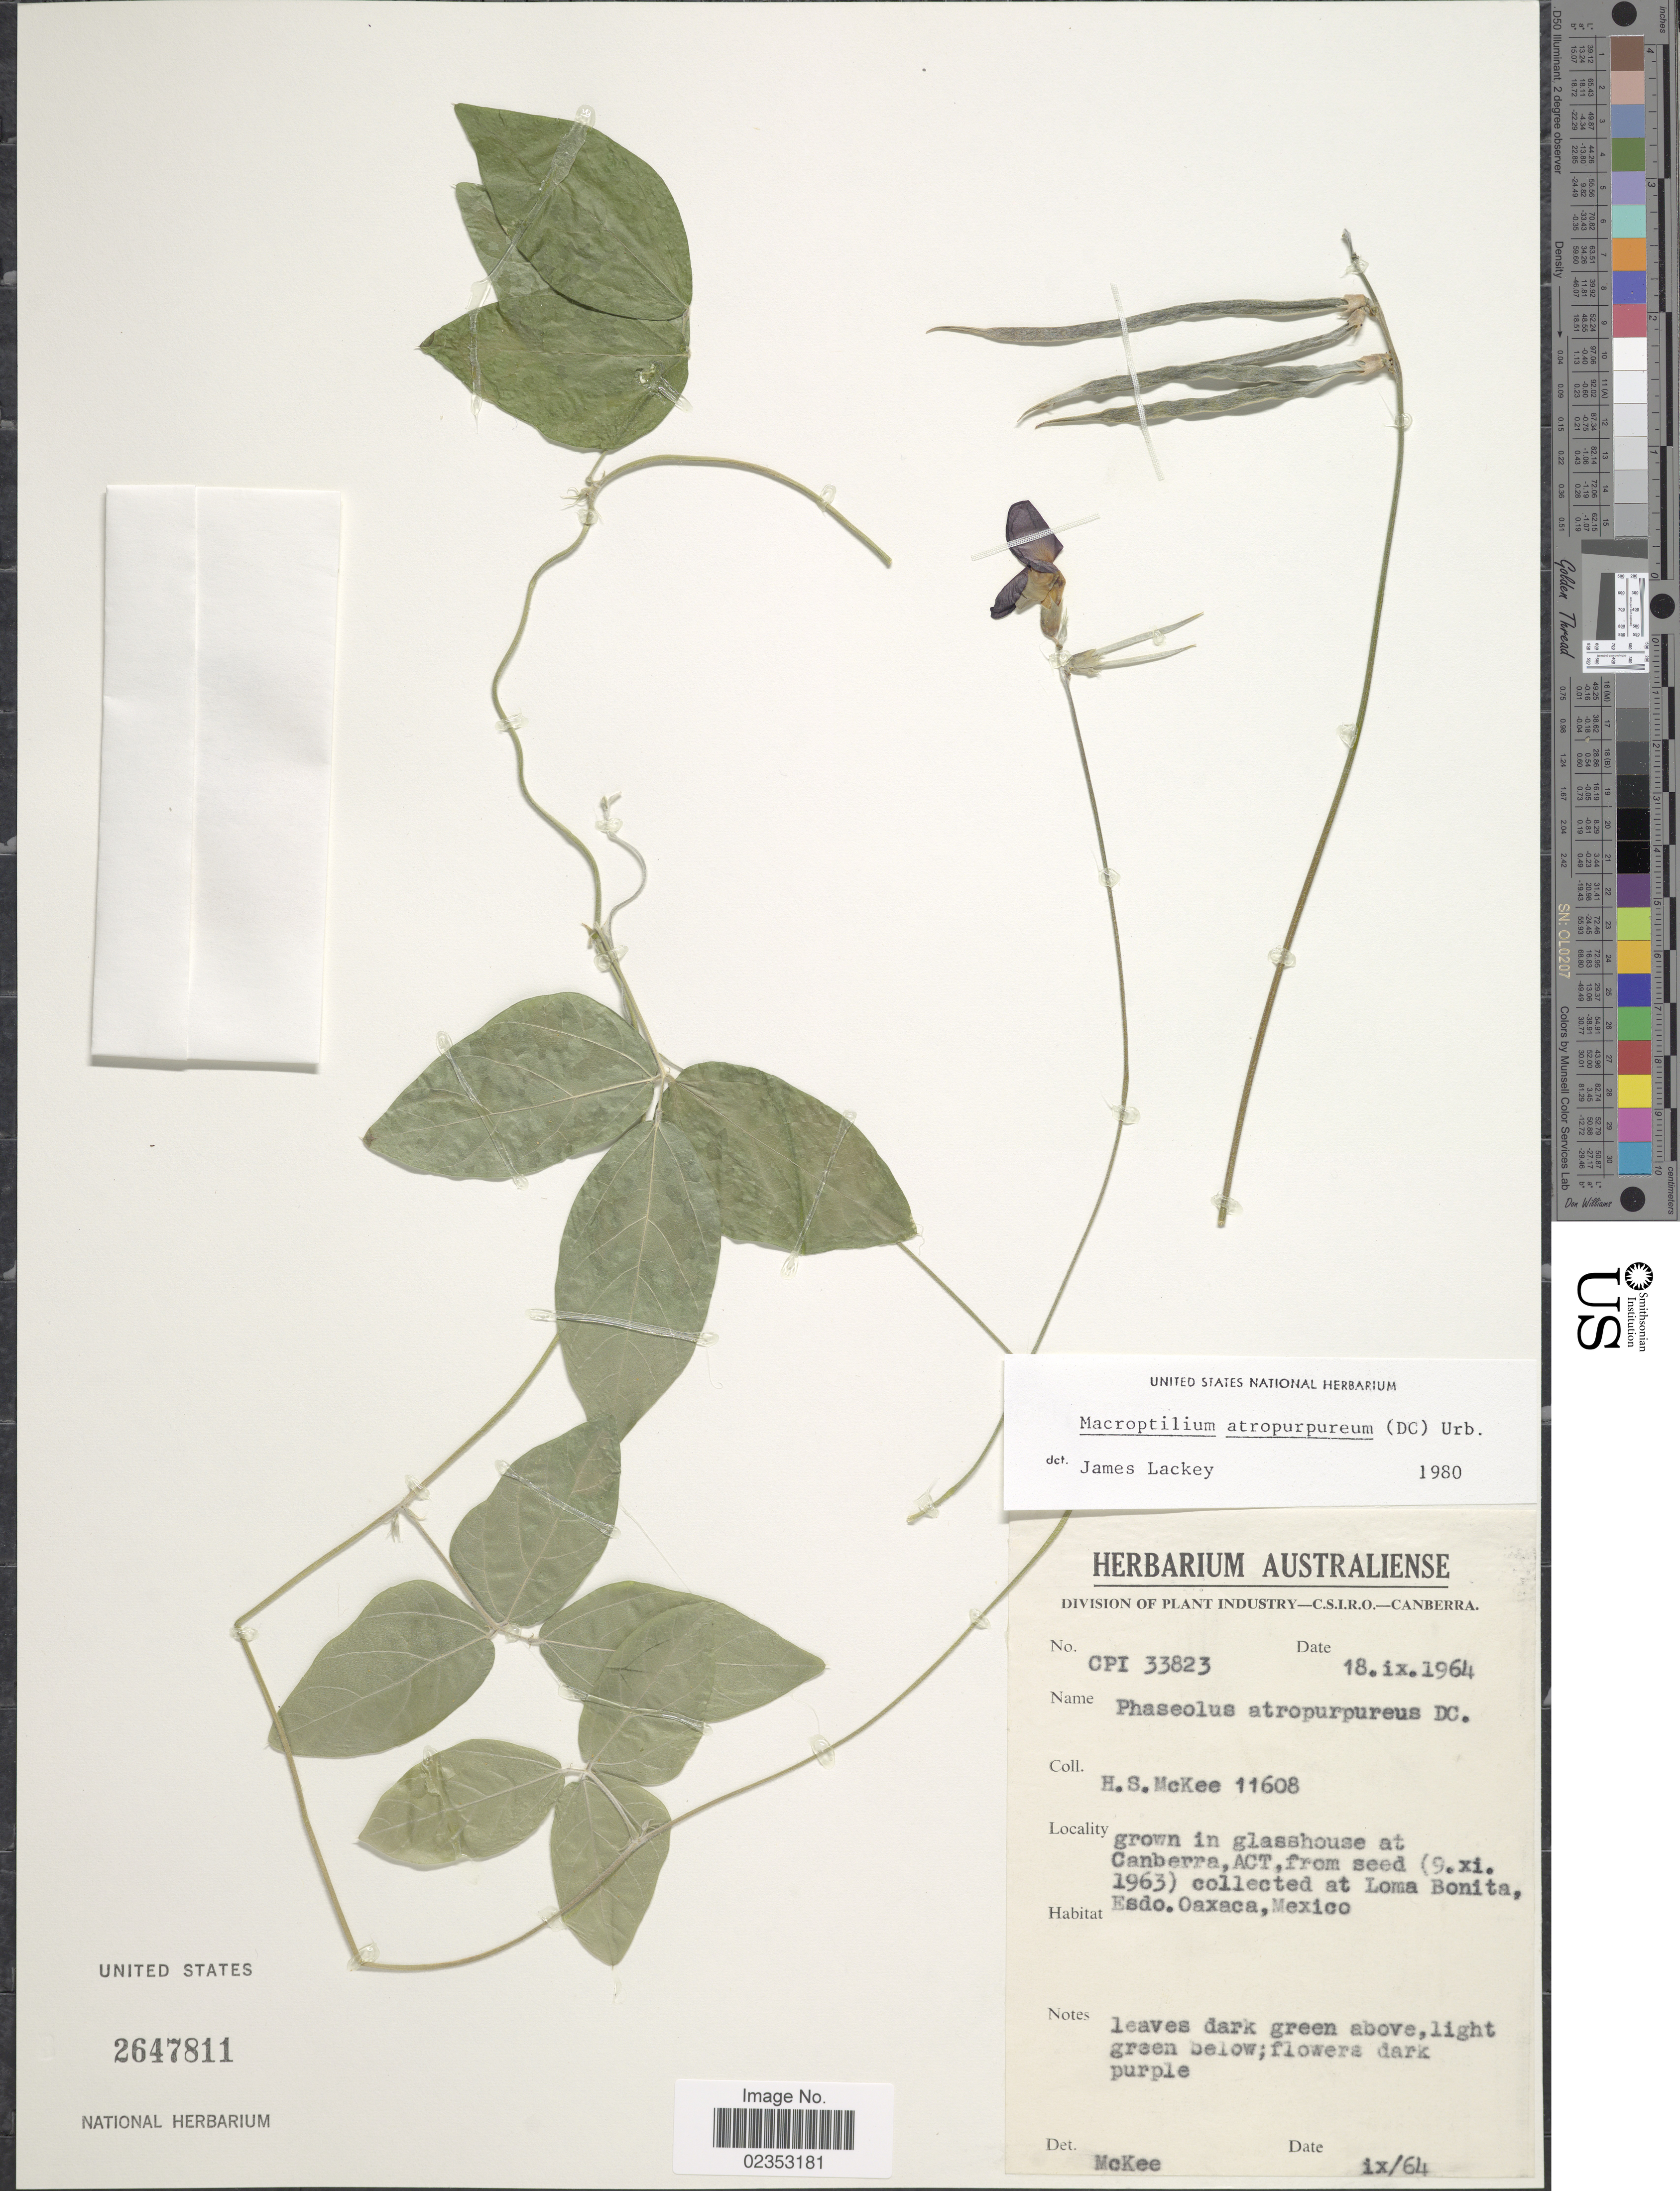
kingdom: Plantae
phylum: Tracheophyta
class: Magnoliopsida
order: Fabales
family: Fabaceae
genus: Macroptilium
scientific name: Macroptilium atropurpureum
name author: (DC.) Urb.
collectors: H. S. McKee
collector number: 11608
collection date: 1964-09-18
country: Australia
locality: In glasshouse at Canberra, ACT, from seed collected at Loma Bonita. Esdo. Oaxaca, Mexico.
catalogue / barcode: US 2647811